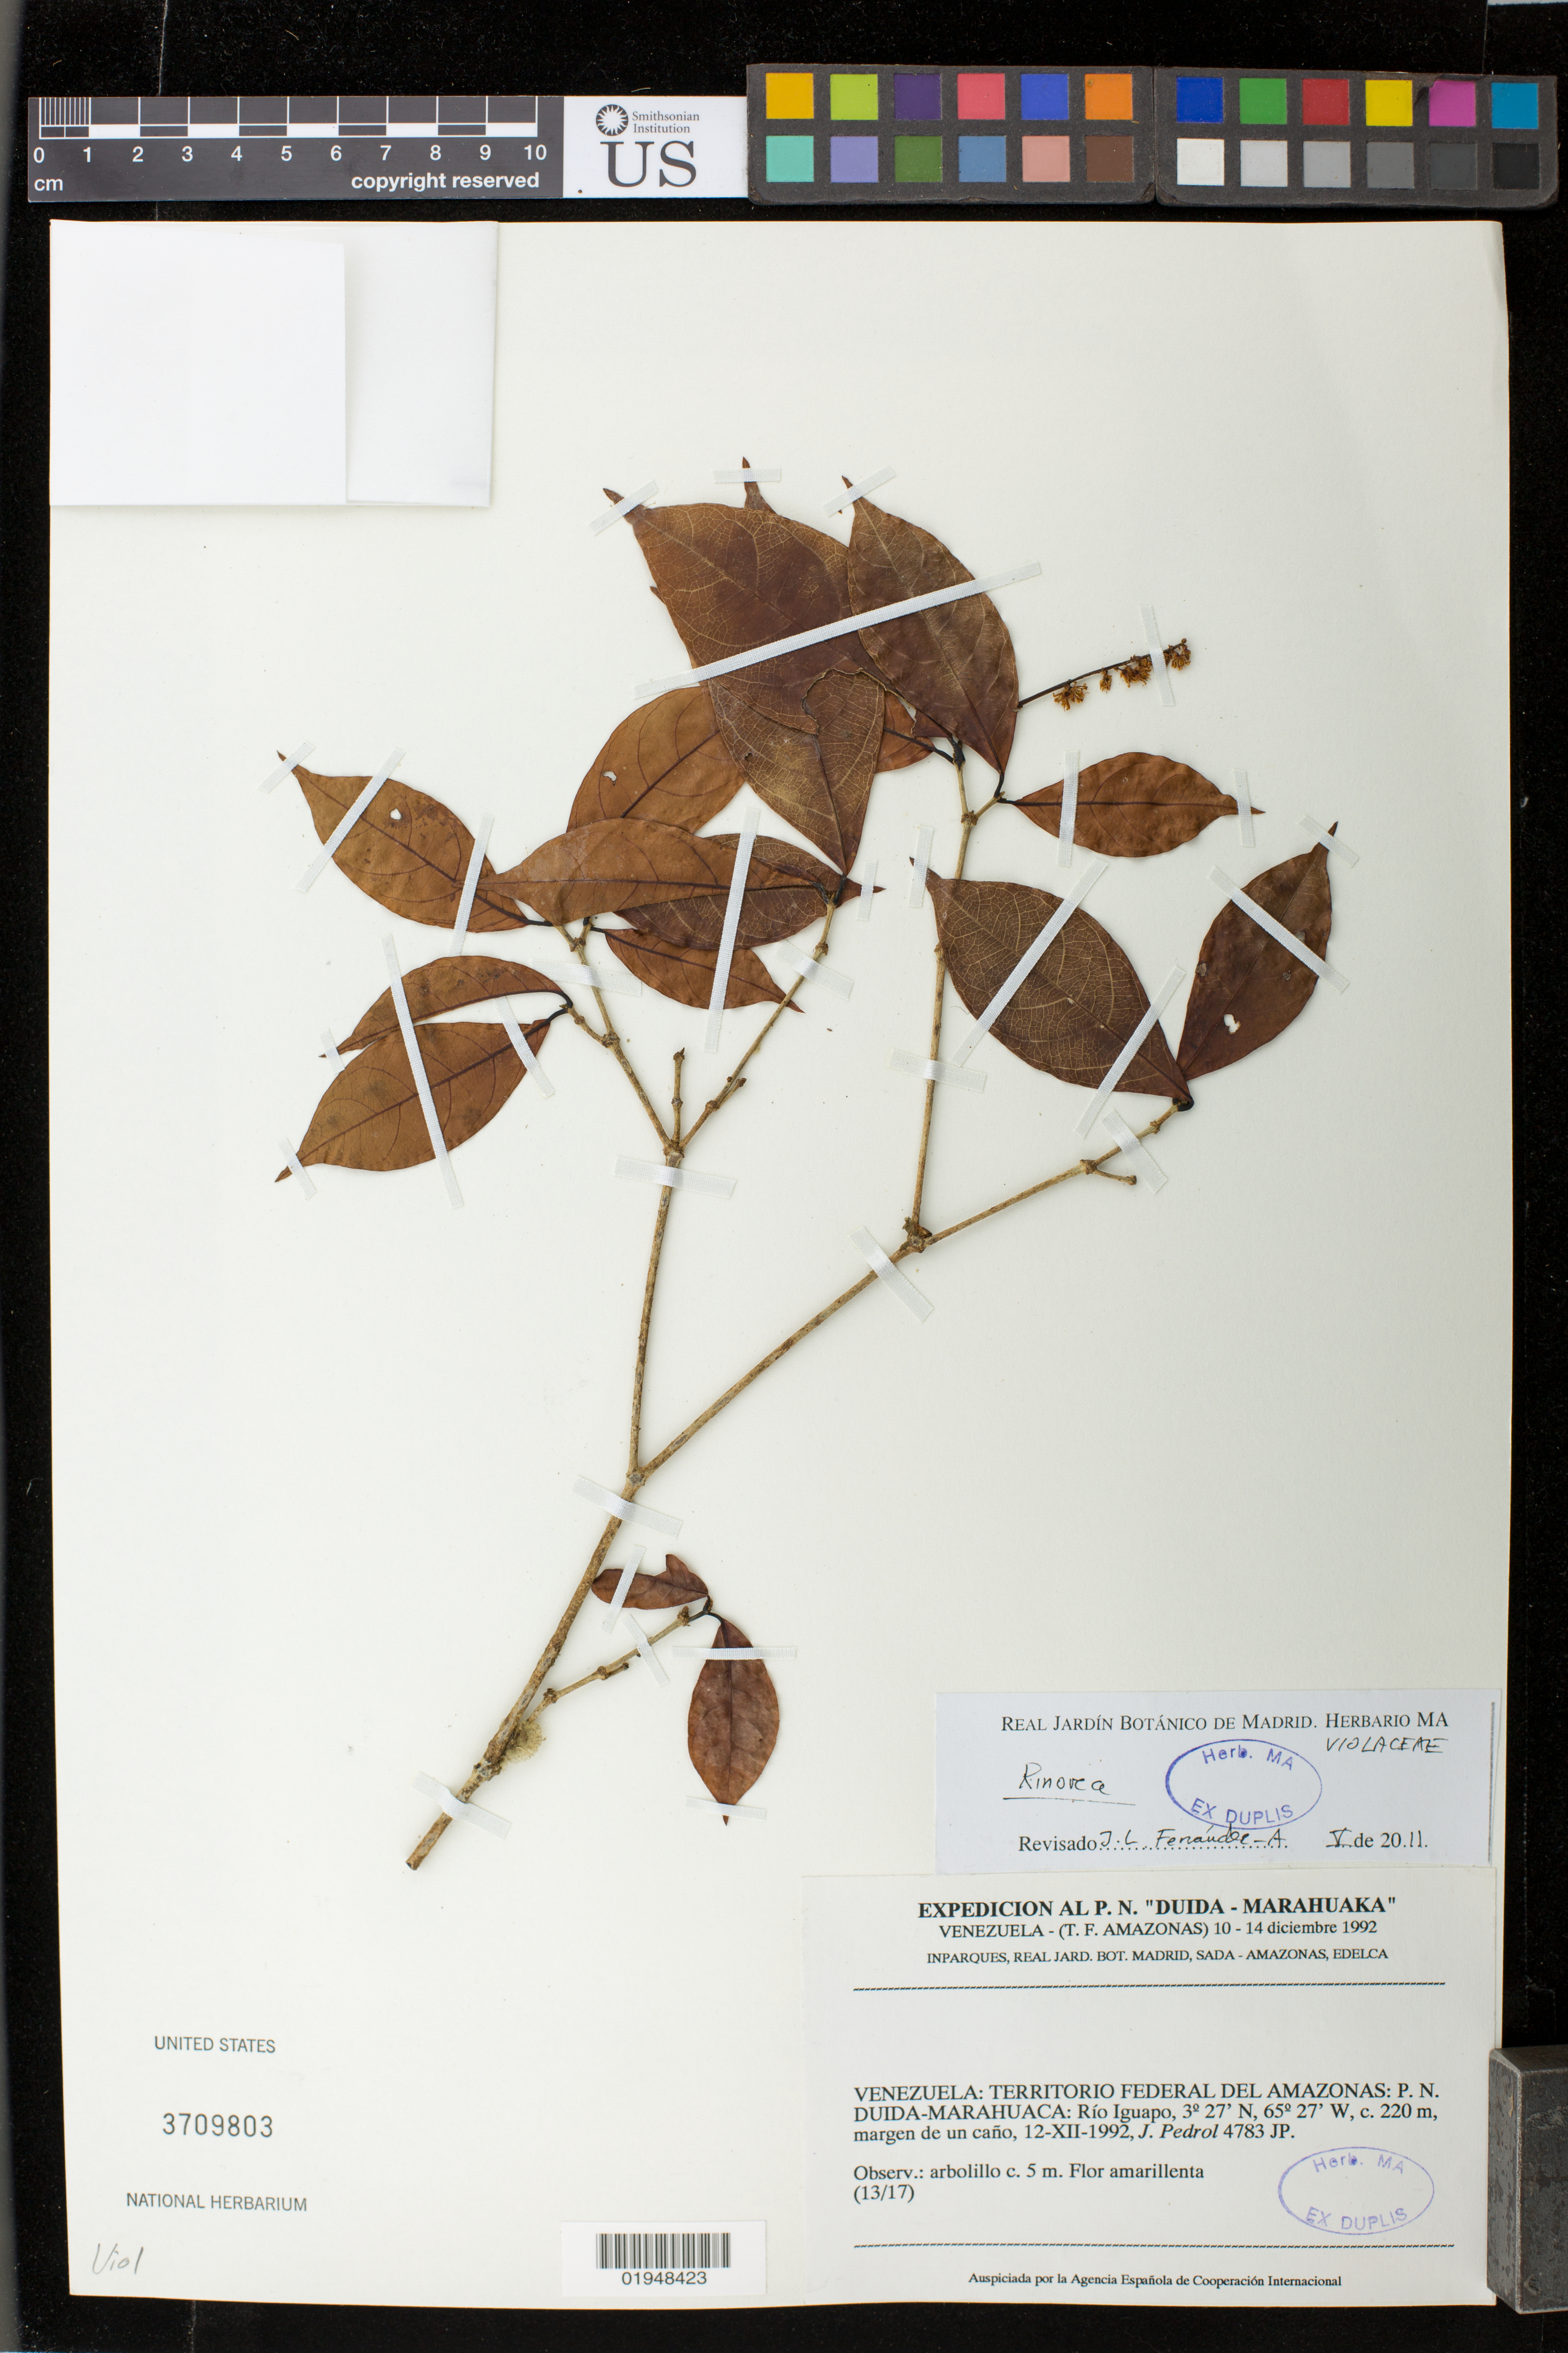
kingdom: Plantae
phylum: Tracheophyta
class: Magnoliopsida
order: Malpighiales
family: Violaceae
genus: Rinorea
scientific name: Rinorea flavescens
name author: (Aubl.) Kuntze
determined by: Hoyos-Gomez, S. E.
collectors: J. Pedrol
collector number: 4783 JP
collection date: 1992-12-12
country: Venezuela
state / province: Amazonas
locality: Duida–Marahuaca National Park, Rio Iguapo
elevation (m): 220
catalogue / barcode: US 3709803